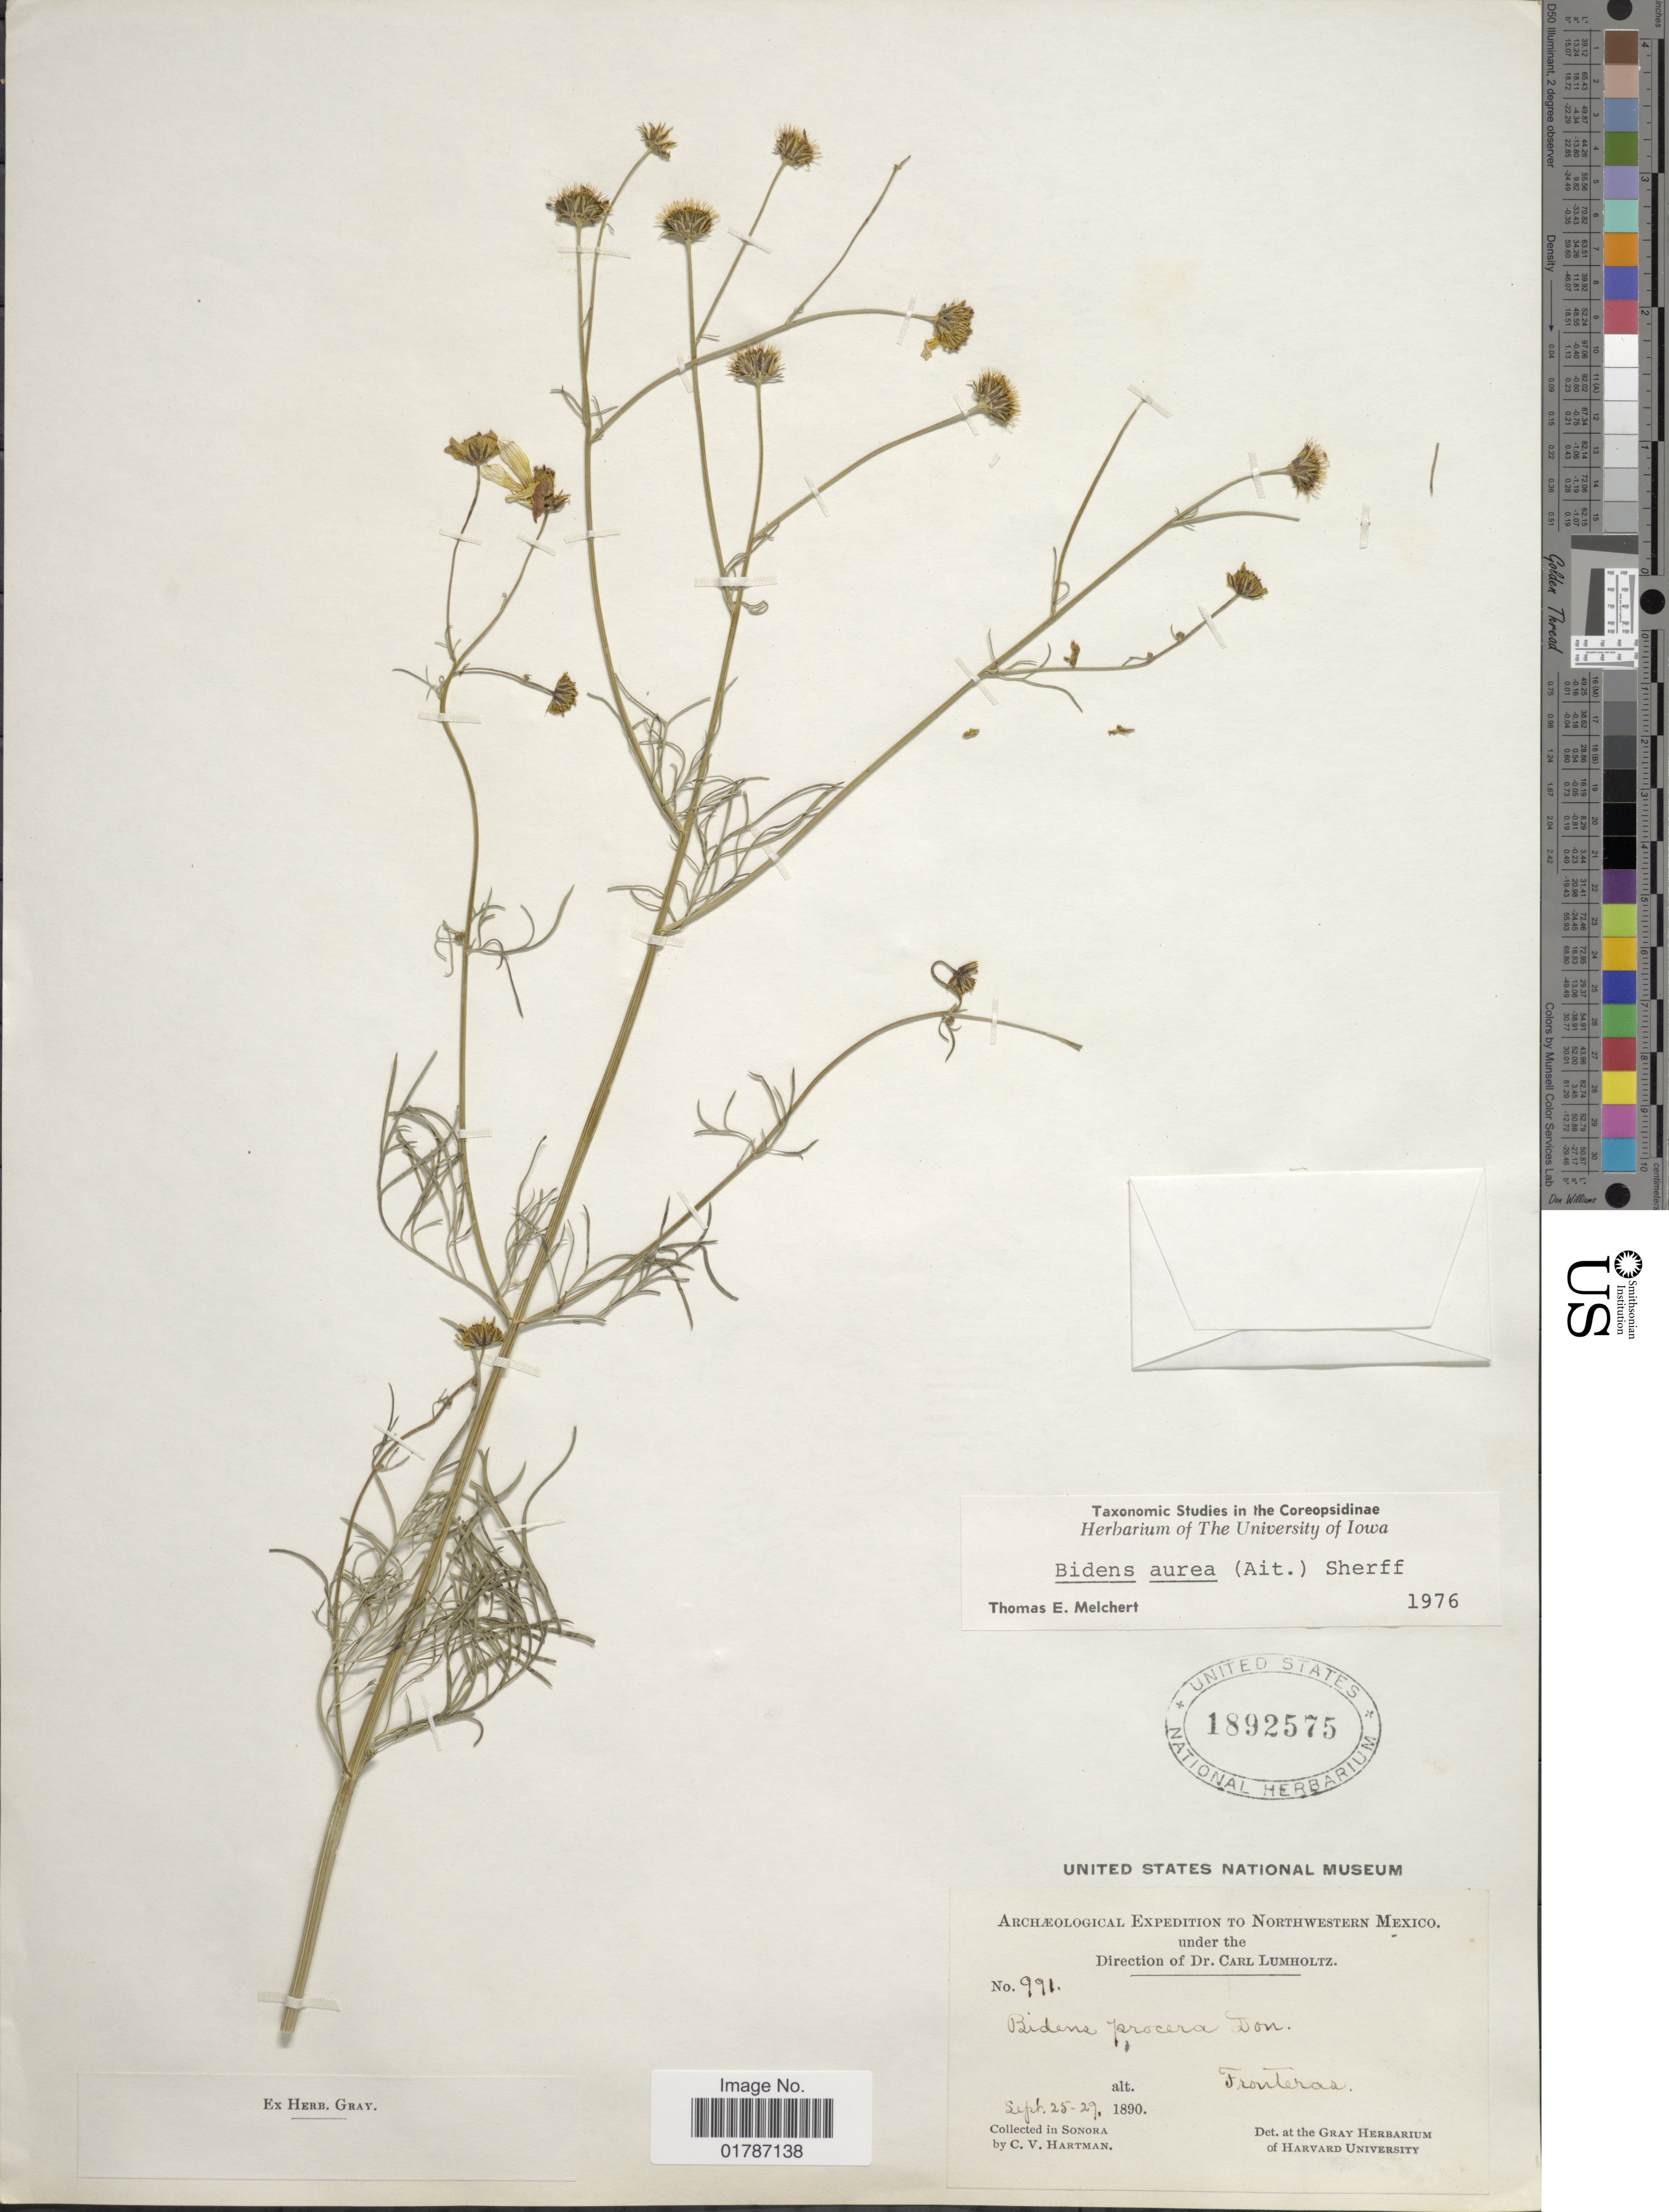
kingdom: Plantae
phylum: Tracheophyta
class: Magnoliopsida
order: Asterales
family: Asteraceae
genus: Bidens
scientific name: Bidens aurea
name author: (Aiton) Sherff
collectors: C. V. Hartman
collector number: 991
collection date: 1890-09-25/1890-09-29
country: Mexico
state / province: Sonora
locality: Fronteras, Sonora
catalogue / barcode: US 1892575